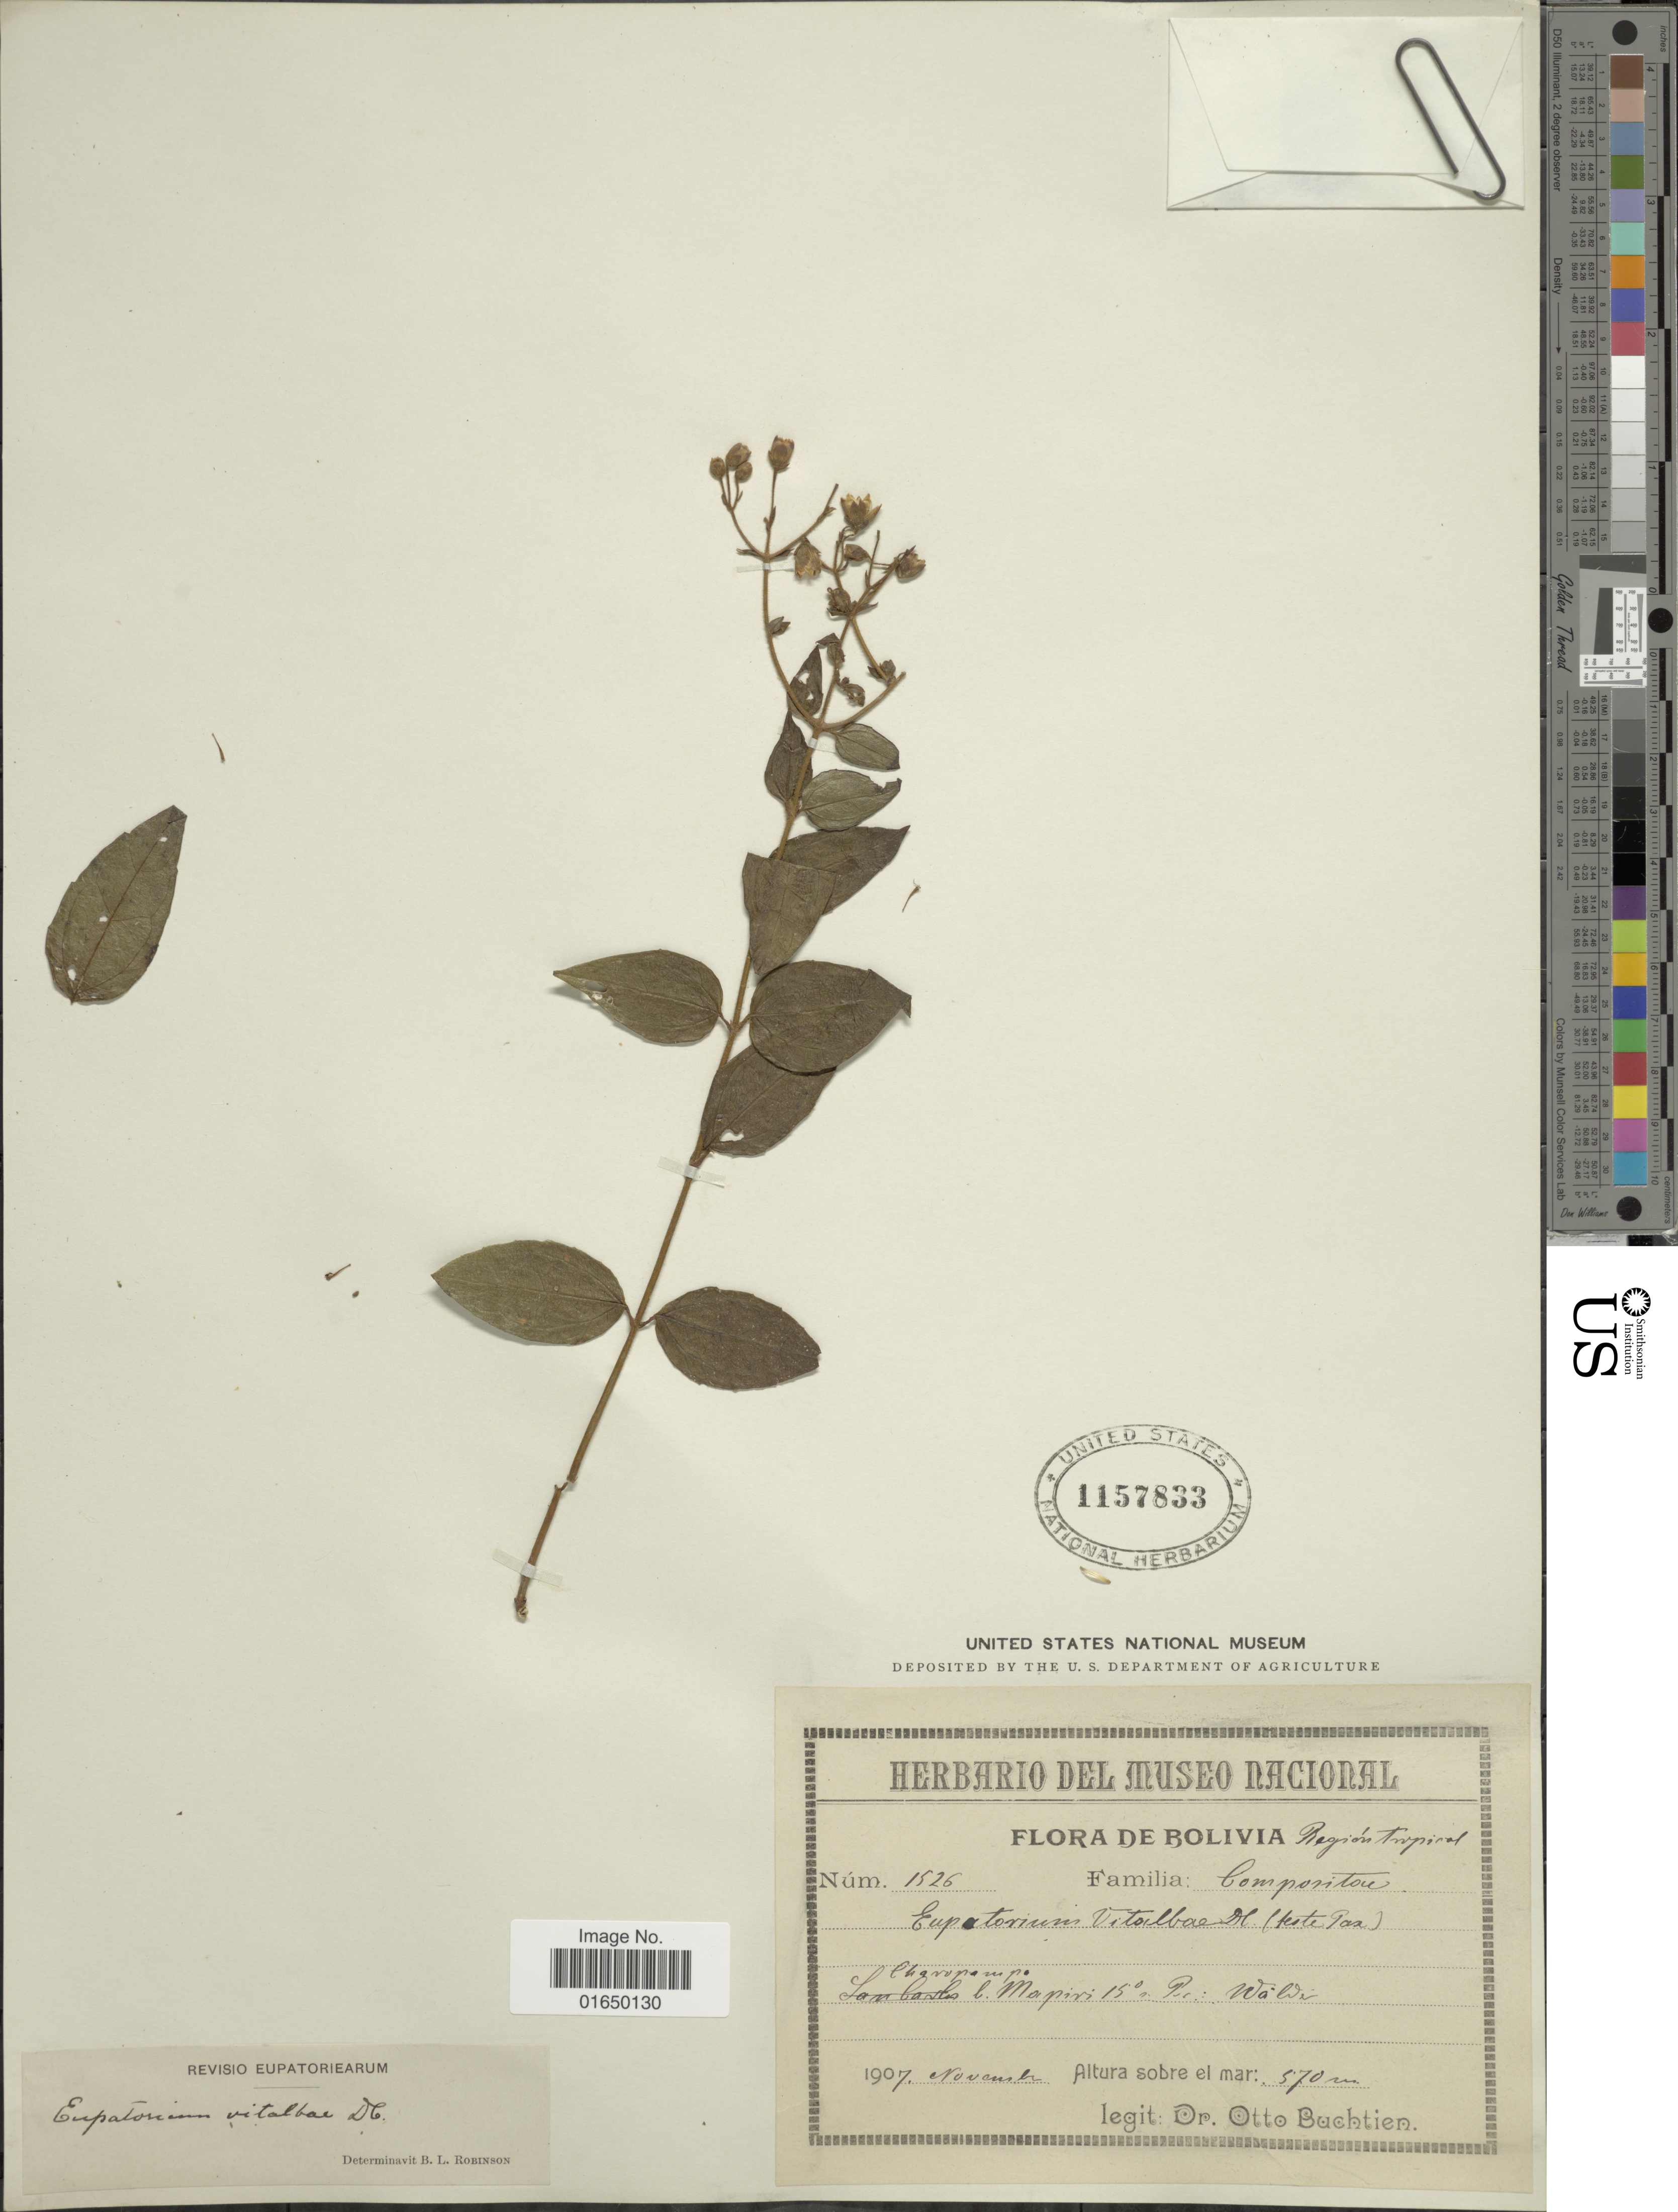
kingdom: Plantae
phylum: Tracheophyta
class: Magnoliopsida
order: Asterales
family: Asteraceae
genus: Heterocondylus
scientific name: Heterocondylus vitalbae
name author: (DC.) R.M. King & H. Rob.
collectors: O. Buchtien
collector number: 1526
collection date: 1907-11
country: Bolivia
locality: Región tropical, Charopampa b. Mapiri 15° Br: Wälder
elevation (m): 570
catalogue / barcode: US 1157833